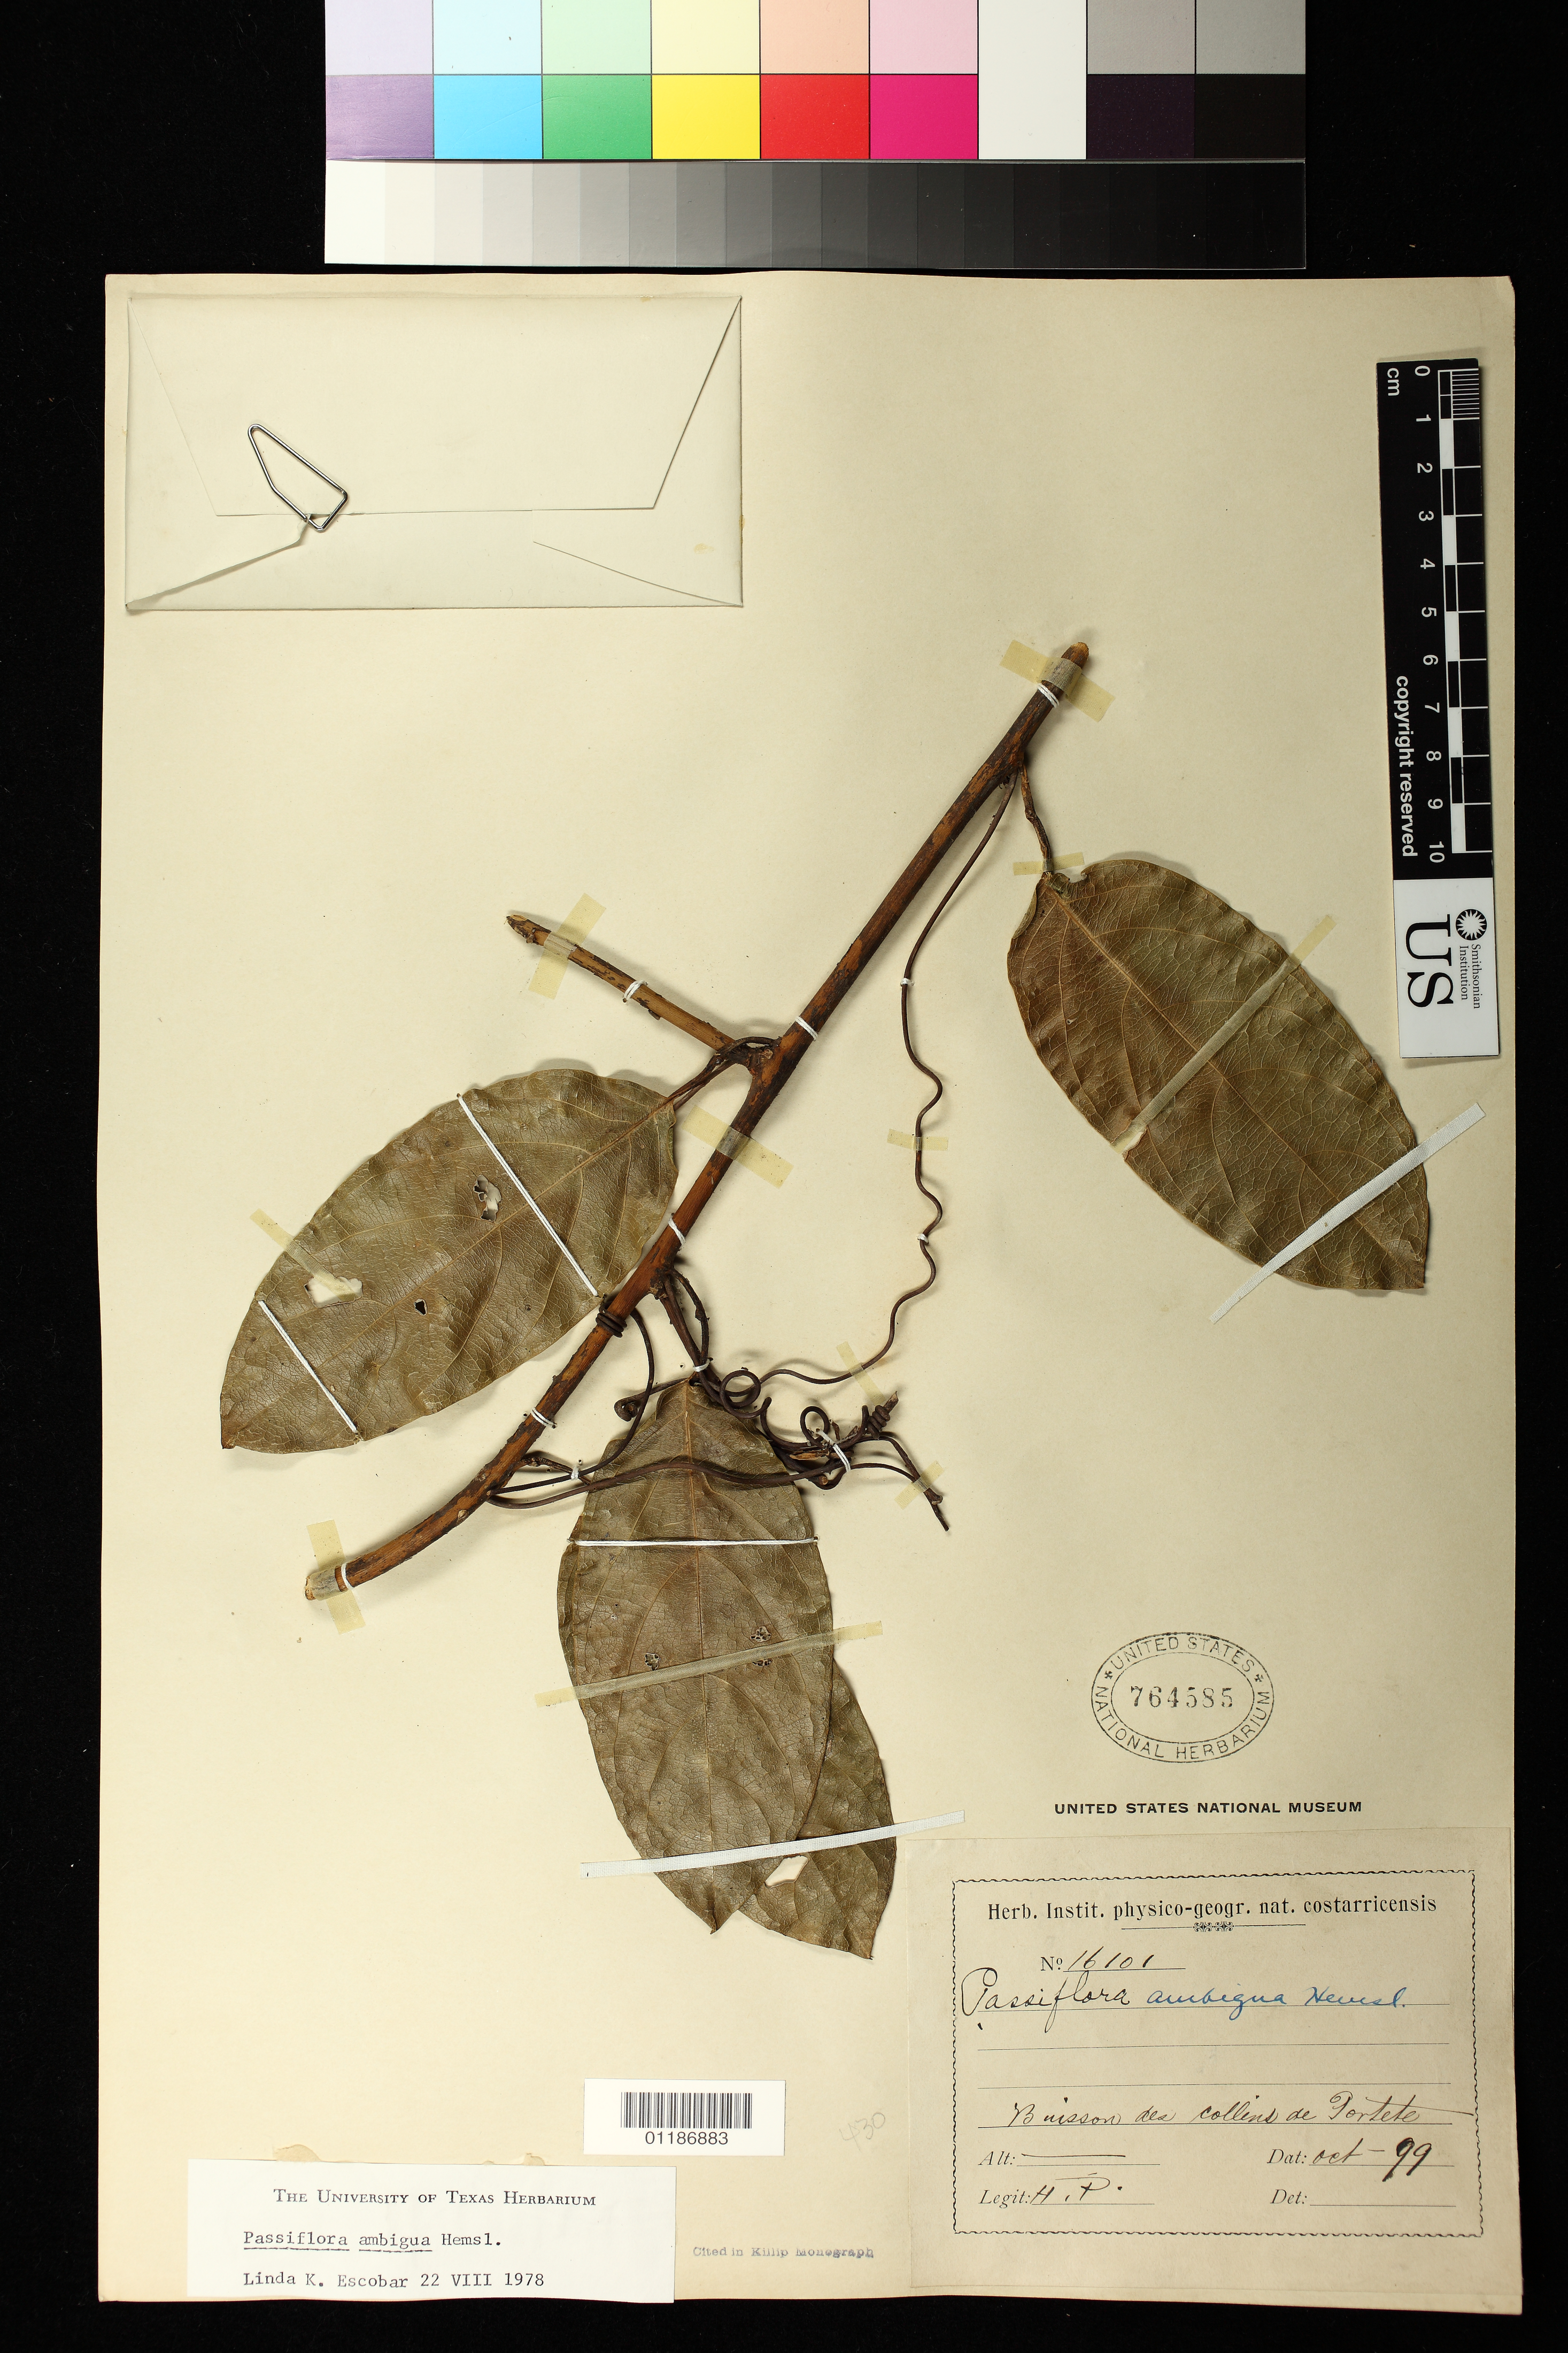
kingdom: Plantae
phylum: Tracheophyta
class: Magnoliopsida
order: Malpighiales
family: Passifloraceae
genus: Passiflora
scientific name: Passiflora ambigua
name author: Hemsl.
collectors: H. F. Pittier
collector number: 16101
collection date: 1899-10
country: Costa Rica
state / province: Limón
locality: Buisson des collins de Portete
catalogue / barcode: US 764585